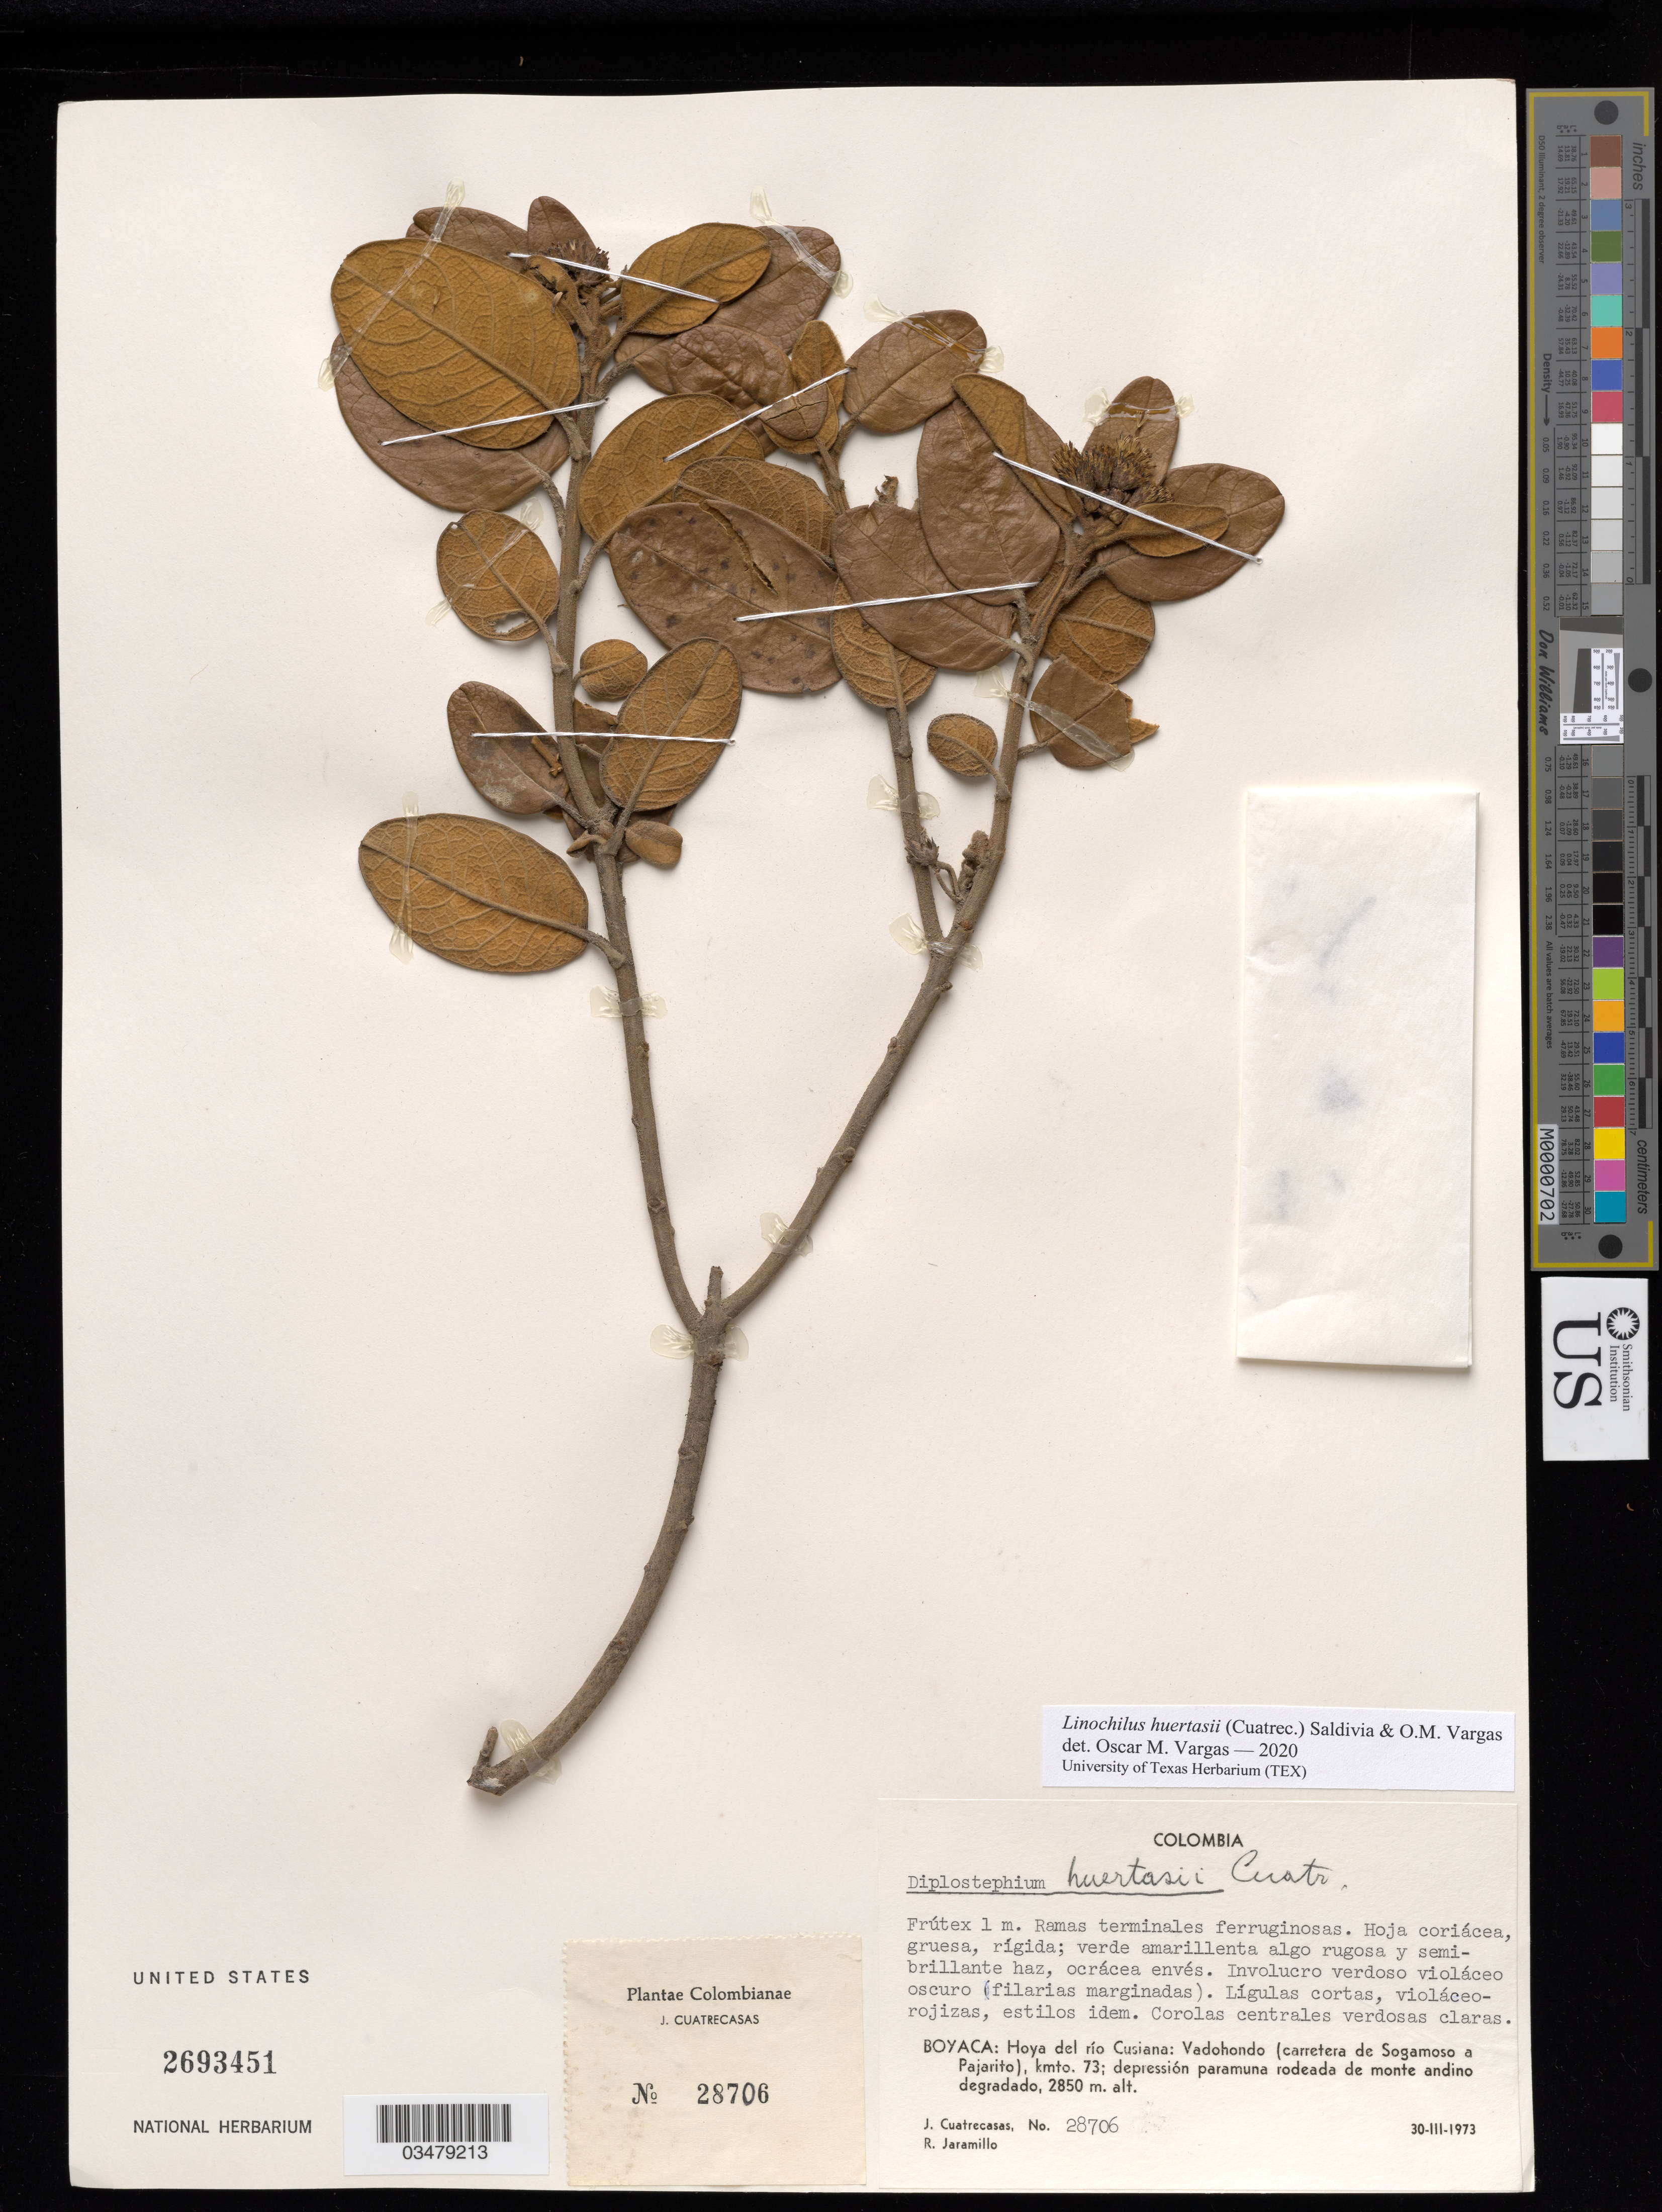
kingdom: Plantae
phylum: Tracheophyta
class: Magnoliopsida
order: Asterales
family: Asteraceae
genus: Linochilus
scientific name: Linochilus huertasii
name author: (Cuatrec.) Saldivia & O.M. Vargas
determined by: Vargas, Oscar M.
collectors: J. Cuatrecasas & R. Jaramillo M.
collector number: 28706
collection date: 1973-03-30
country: Colombia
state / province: Boyacá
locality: Hoya del Río Cusiana: Vadohondo (carretera de Sogamoso a Pajarito), km 73.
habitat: Depression paramuna rodeada de monte andino degradado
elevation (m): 2850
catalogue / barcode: US 2693451